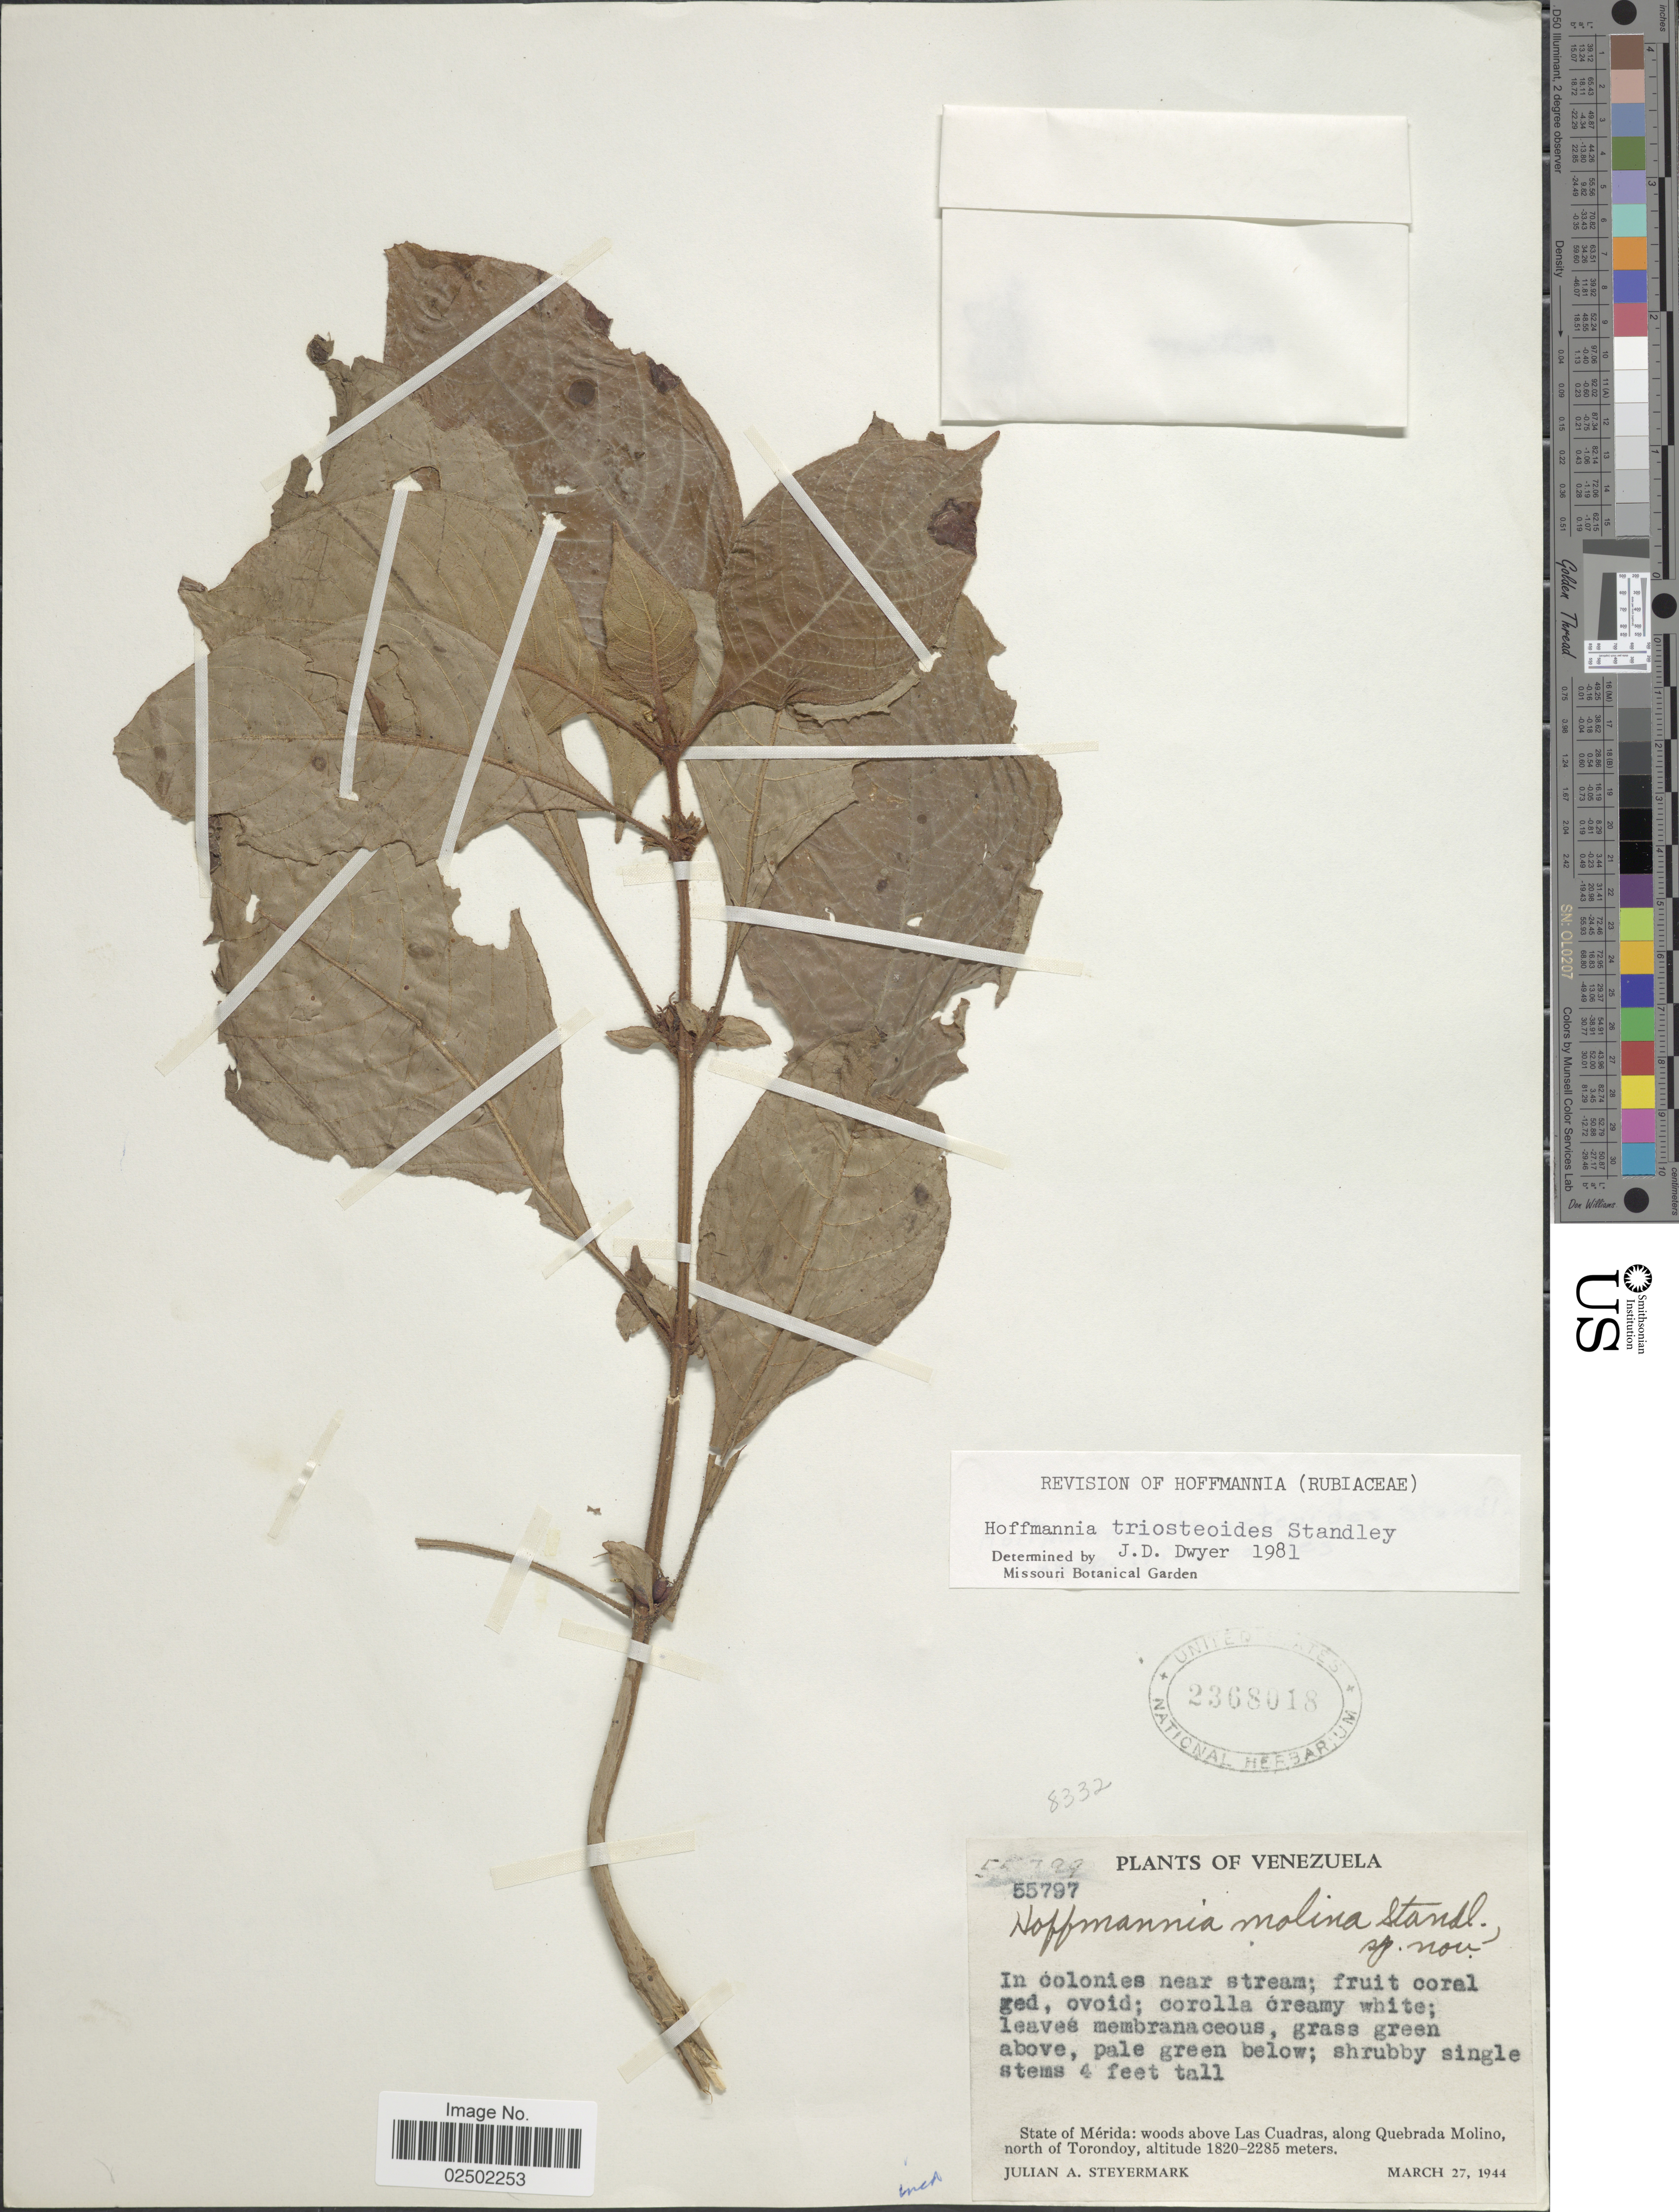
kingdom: Plantae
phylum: Tracheophyta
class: Magnoliopsida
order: Gentianales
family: Rubiaceae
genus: Hoffmannia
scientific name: Hoffmannia triosteoides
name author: Standl.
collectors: J. Steyermark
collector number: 55797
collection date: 1944-03-27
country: Venezuela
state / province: Mérida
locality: above Las Cuadras, along Quebrada Molino, north of Torondoy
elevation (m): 1820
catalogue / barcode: US 2368018